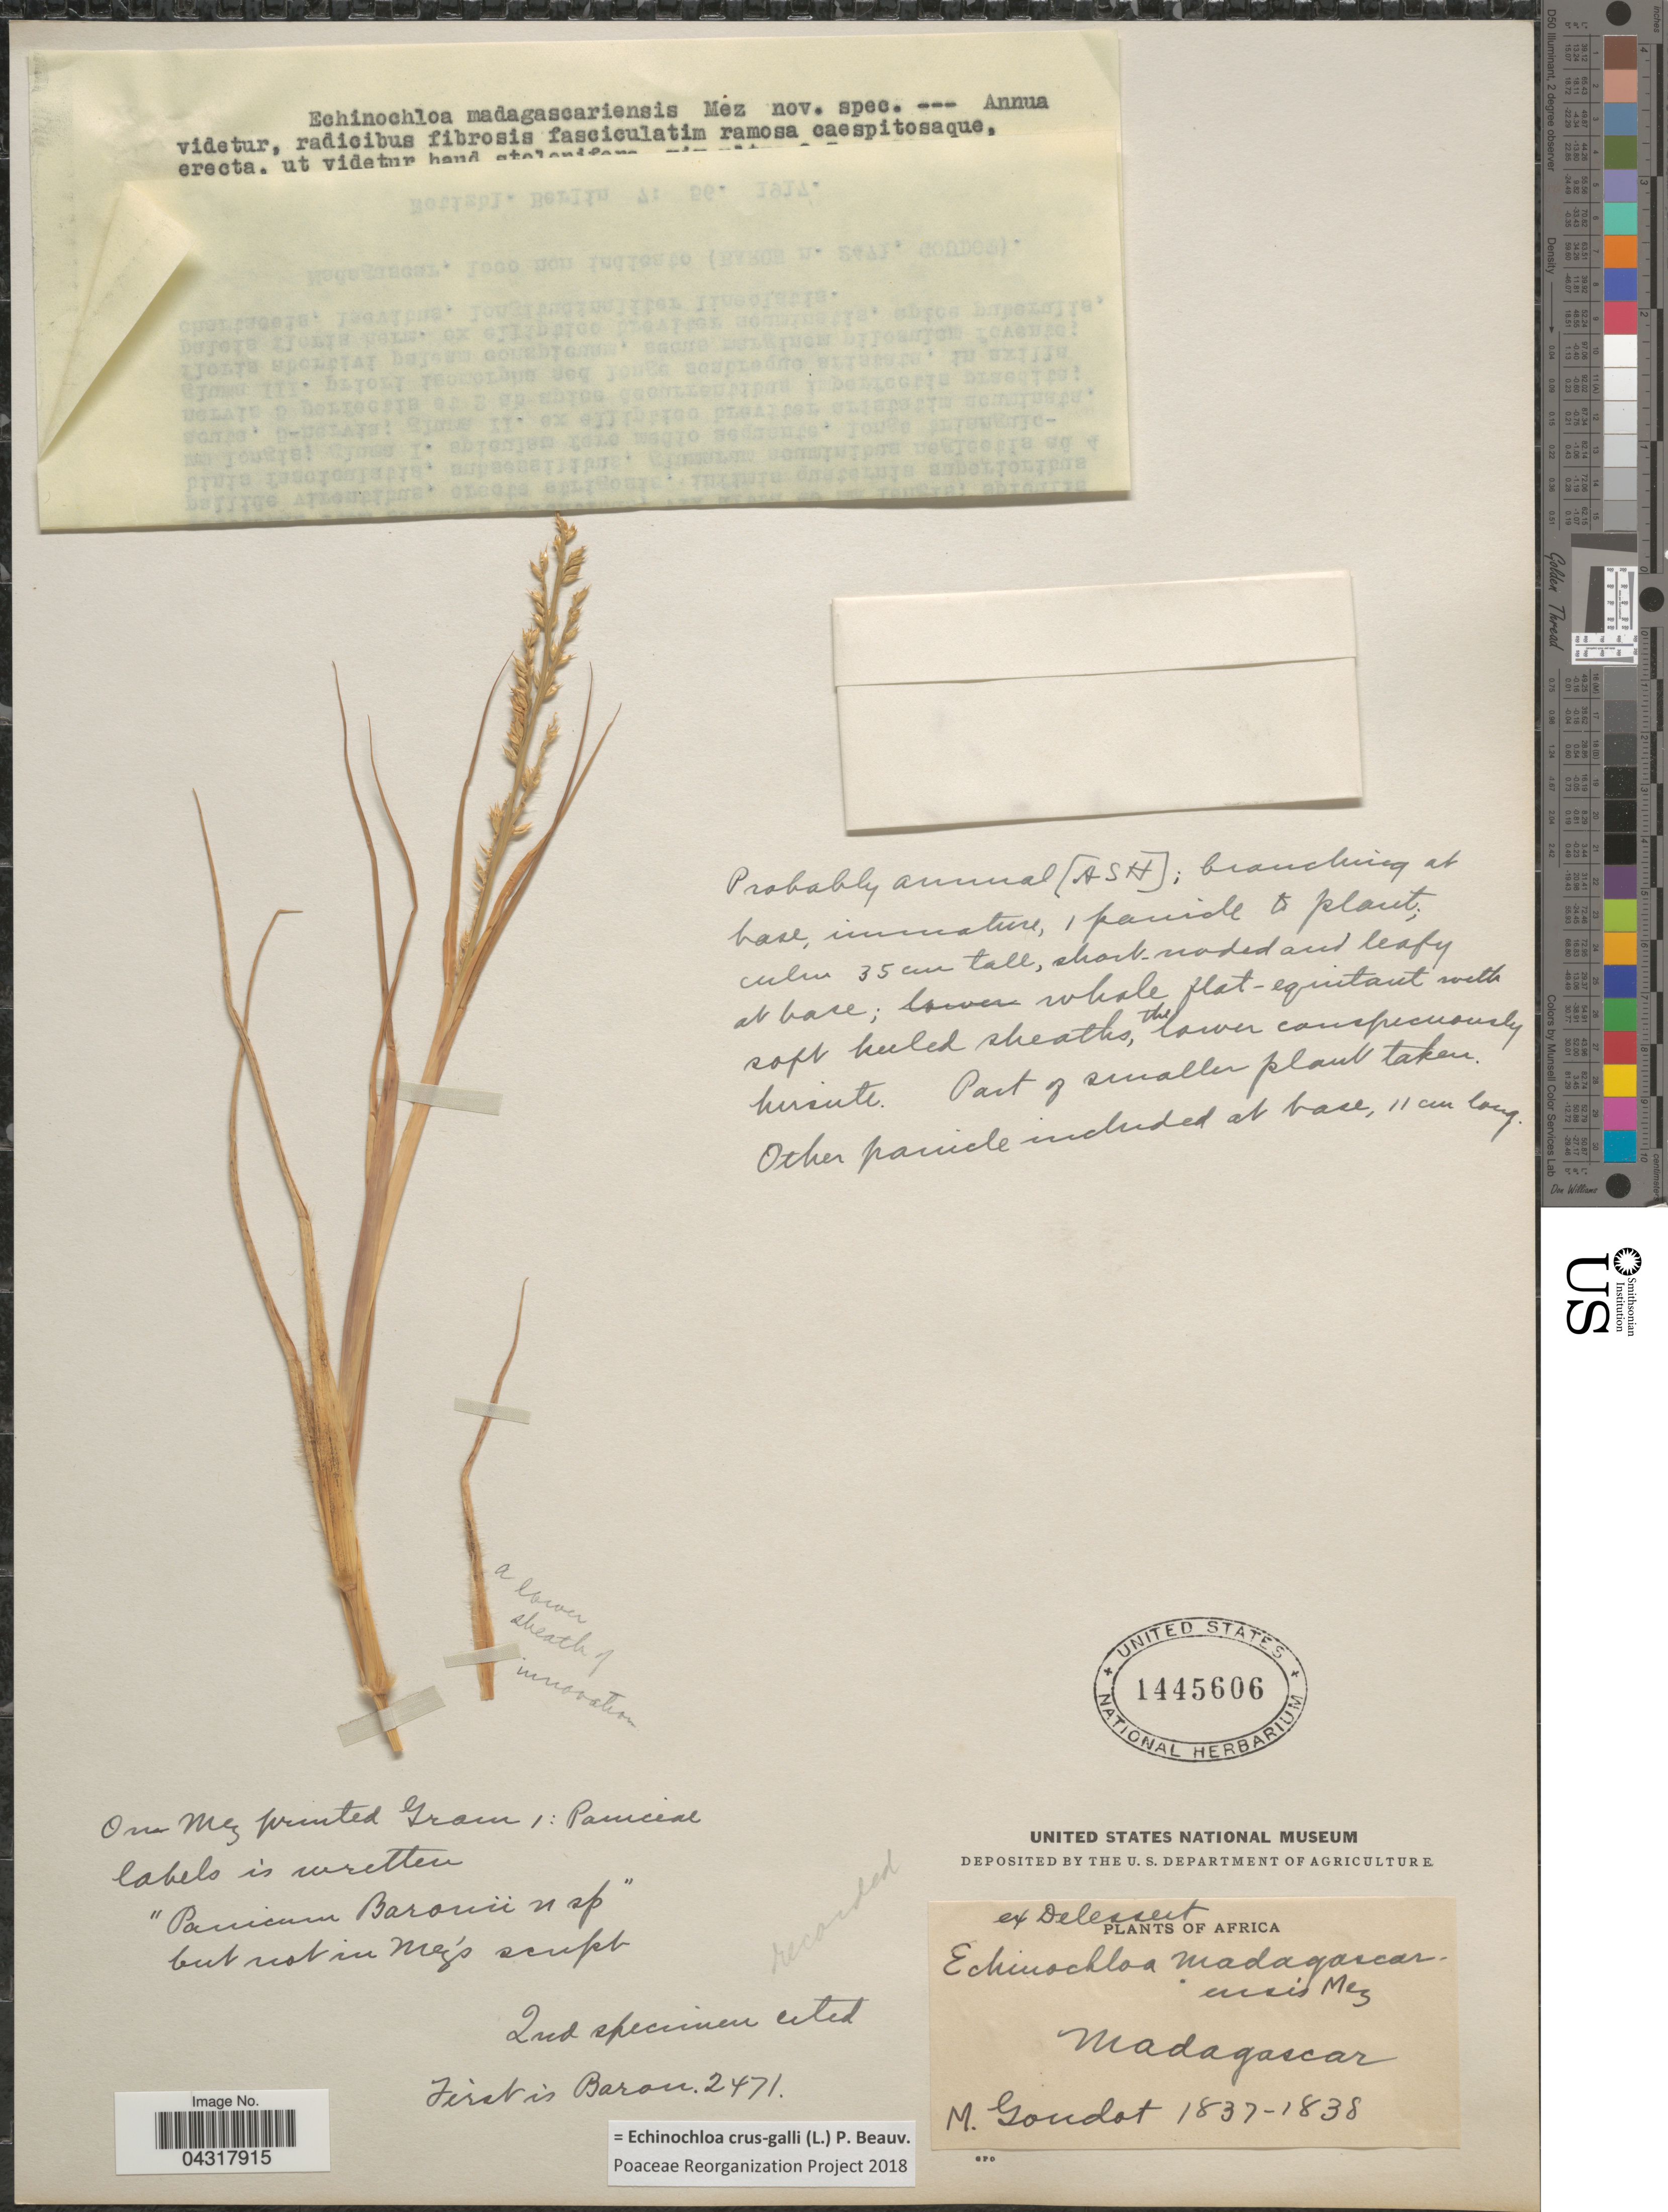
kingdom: Plantae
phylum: Tracheophyta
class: Liliopsida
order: Poales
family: Poaceae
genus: Echinochloa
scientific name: Echinochloa crus-galli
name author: (L.) P. Beauv.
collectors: M. Goudot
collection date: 1837/1838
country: Madagascar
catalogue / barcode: US 1445606